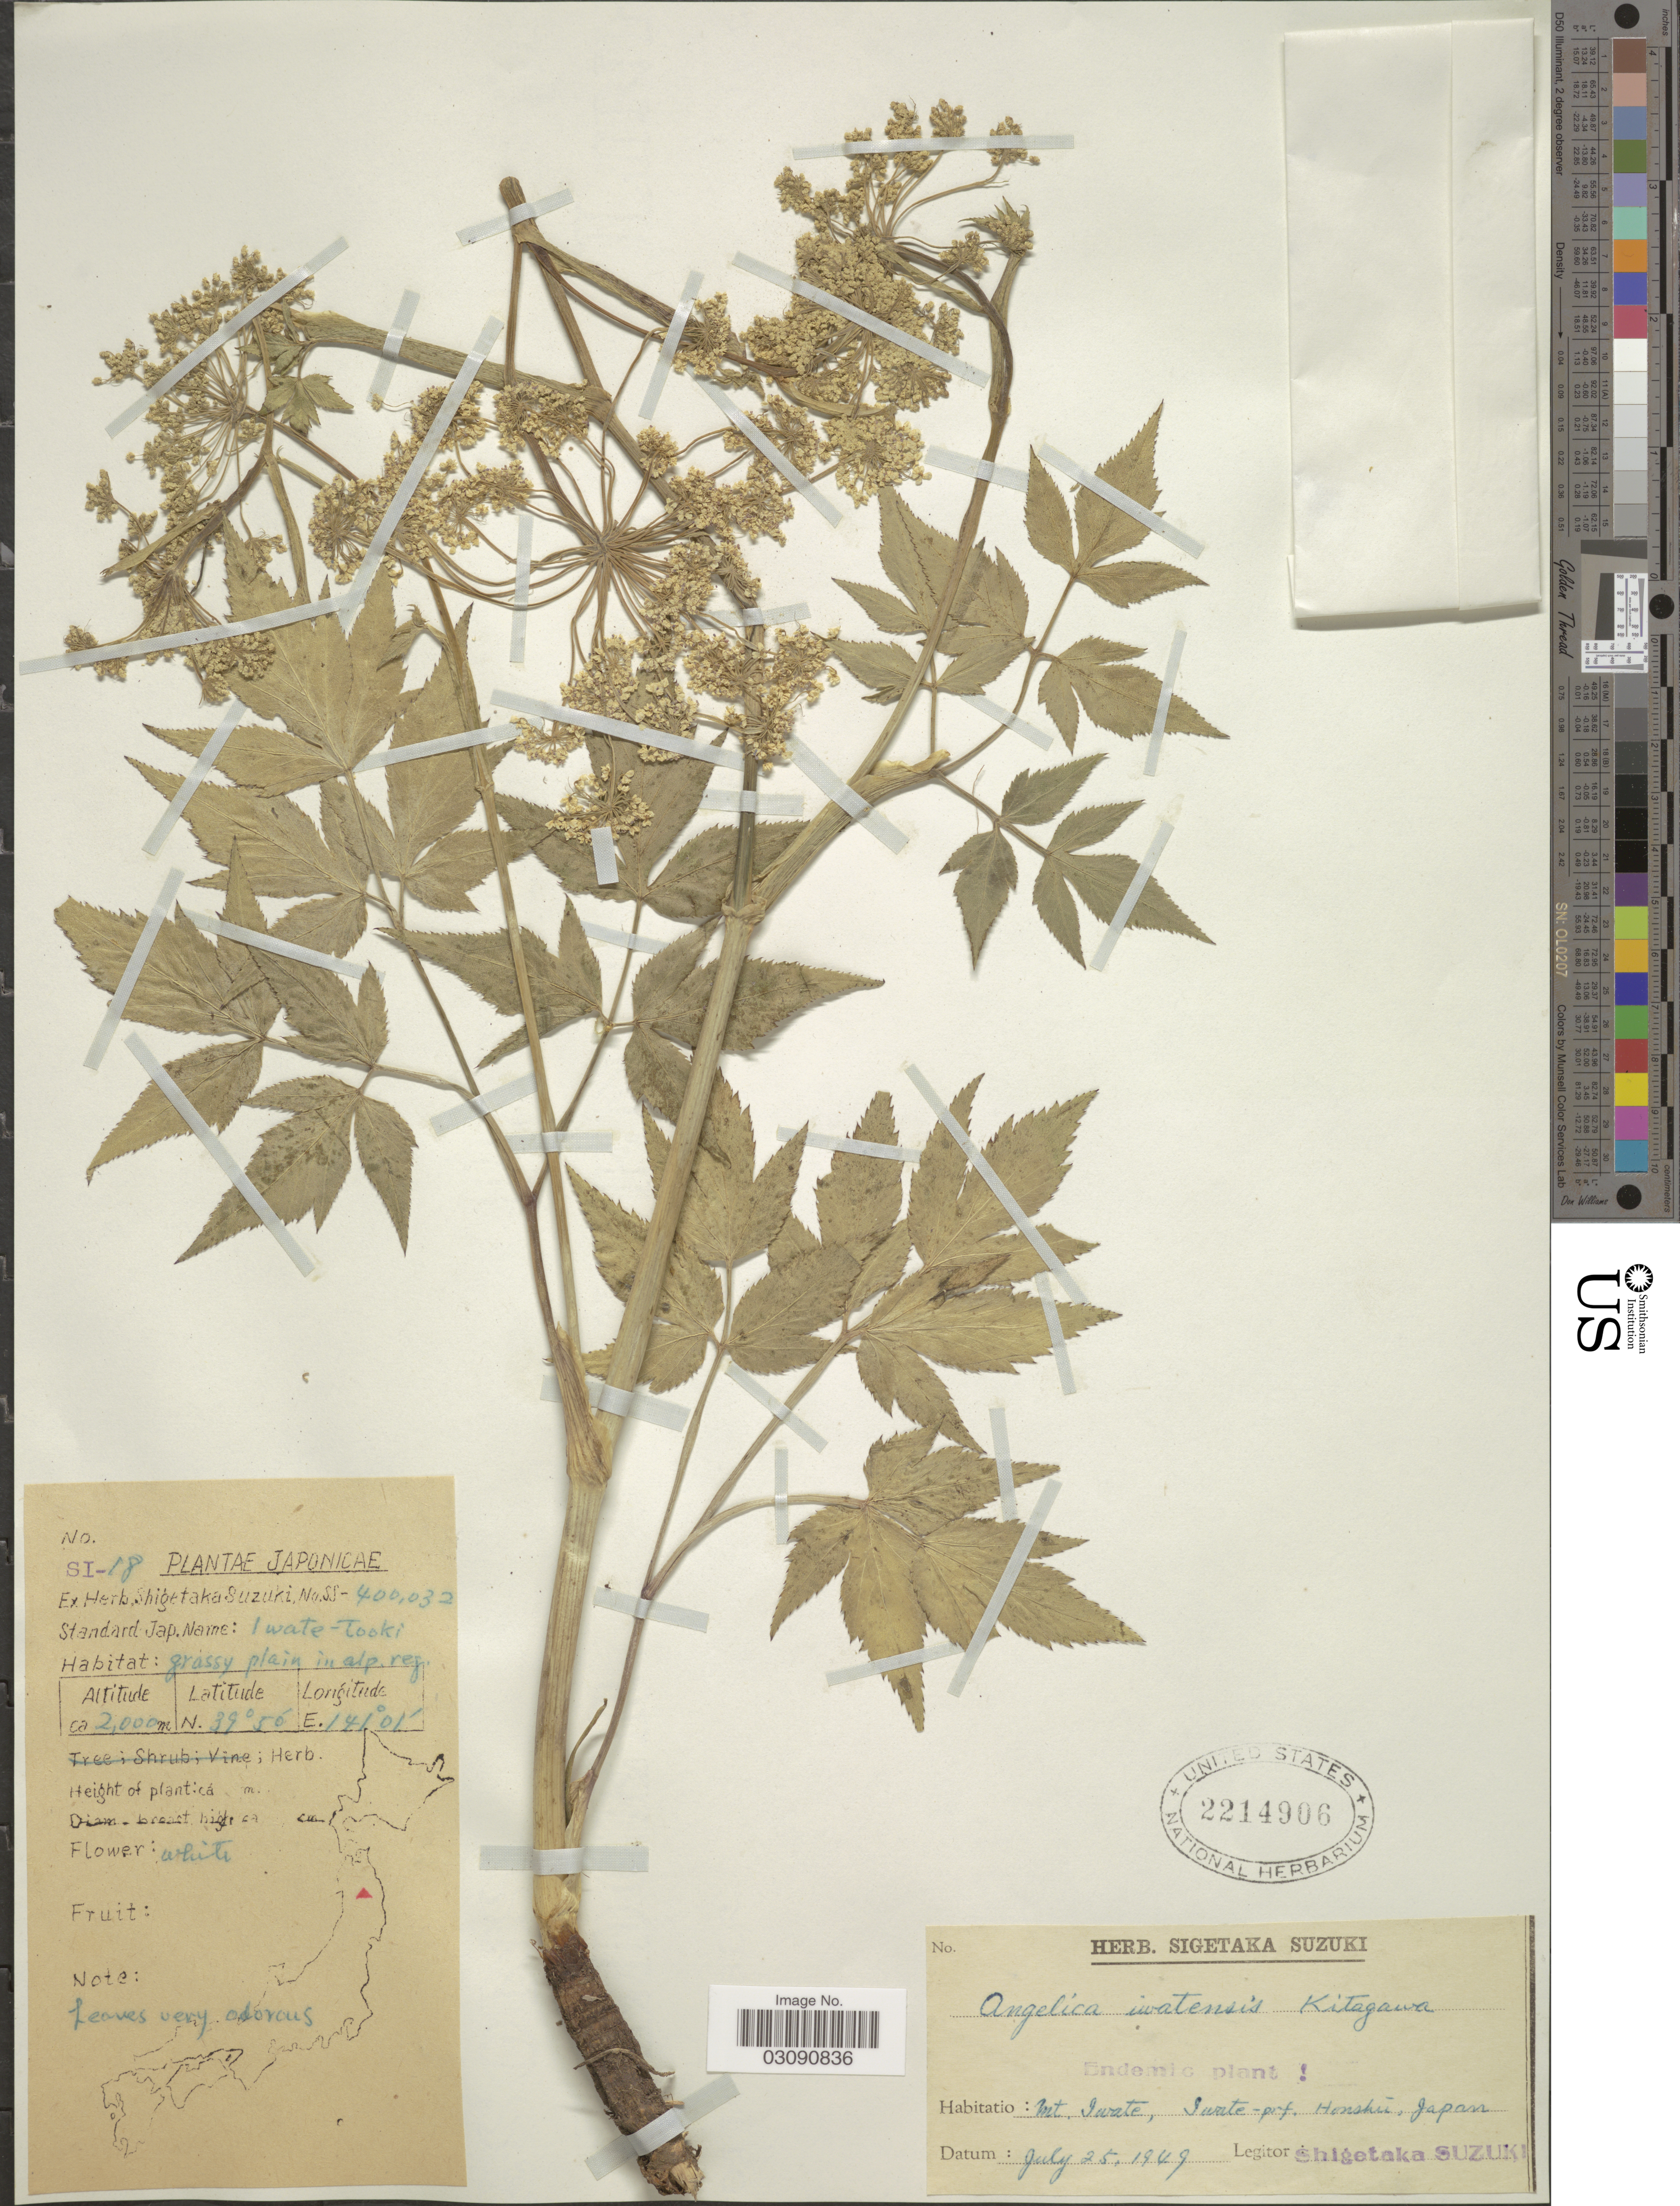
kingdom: Plantae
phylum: Tracheophyta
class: Magnoliopsida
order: Apiales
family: Apiaceae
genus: Angelica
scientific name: Angelica iwatensis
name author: Kitag.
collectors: S. Suzuki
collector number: SI-18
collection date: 1849-07-25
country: Japan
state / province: Iwate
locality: Mt. Iwate, iwate pref, Honshu.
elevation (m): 2000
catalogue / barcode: US 2214906